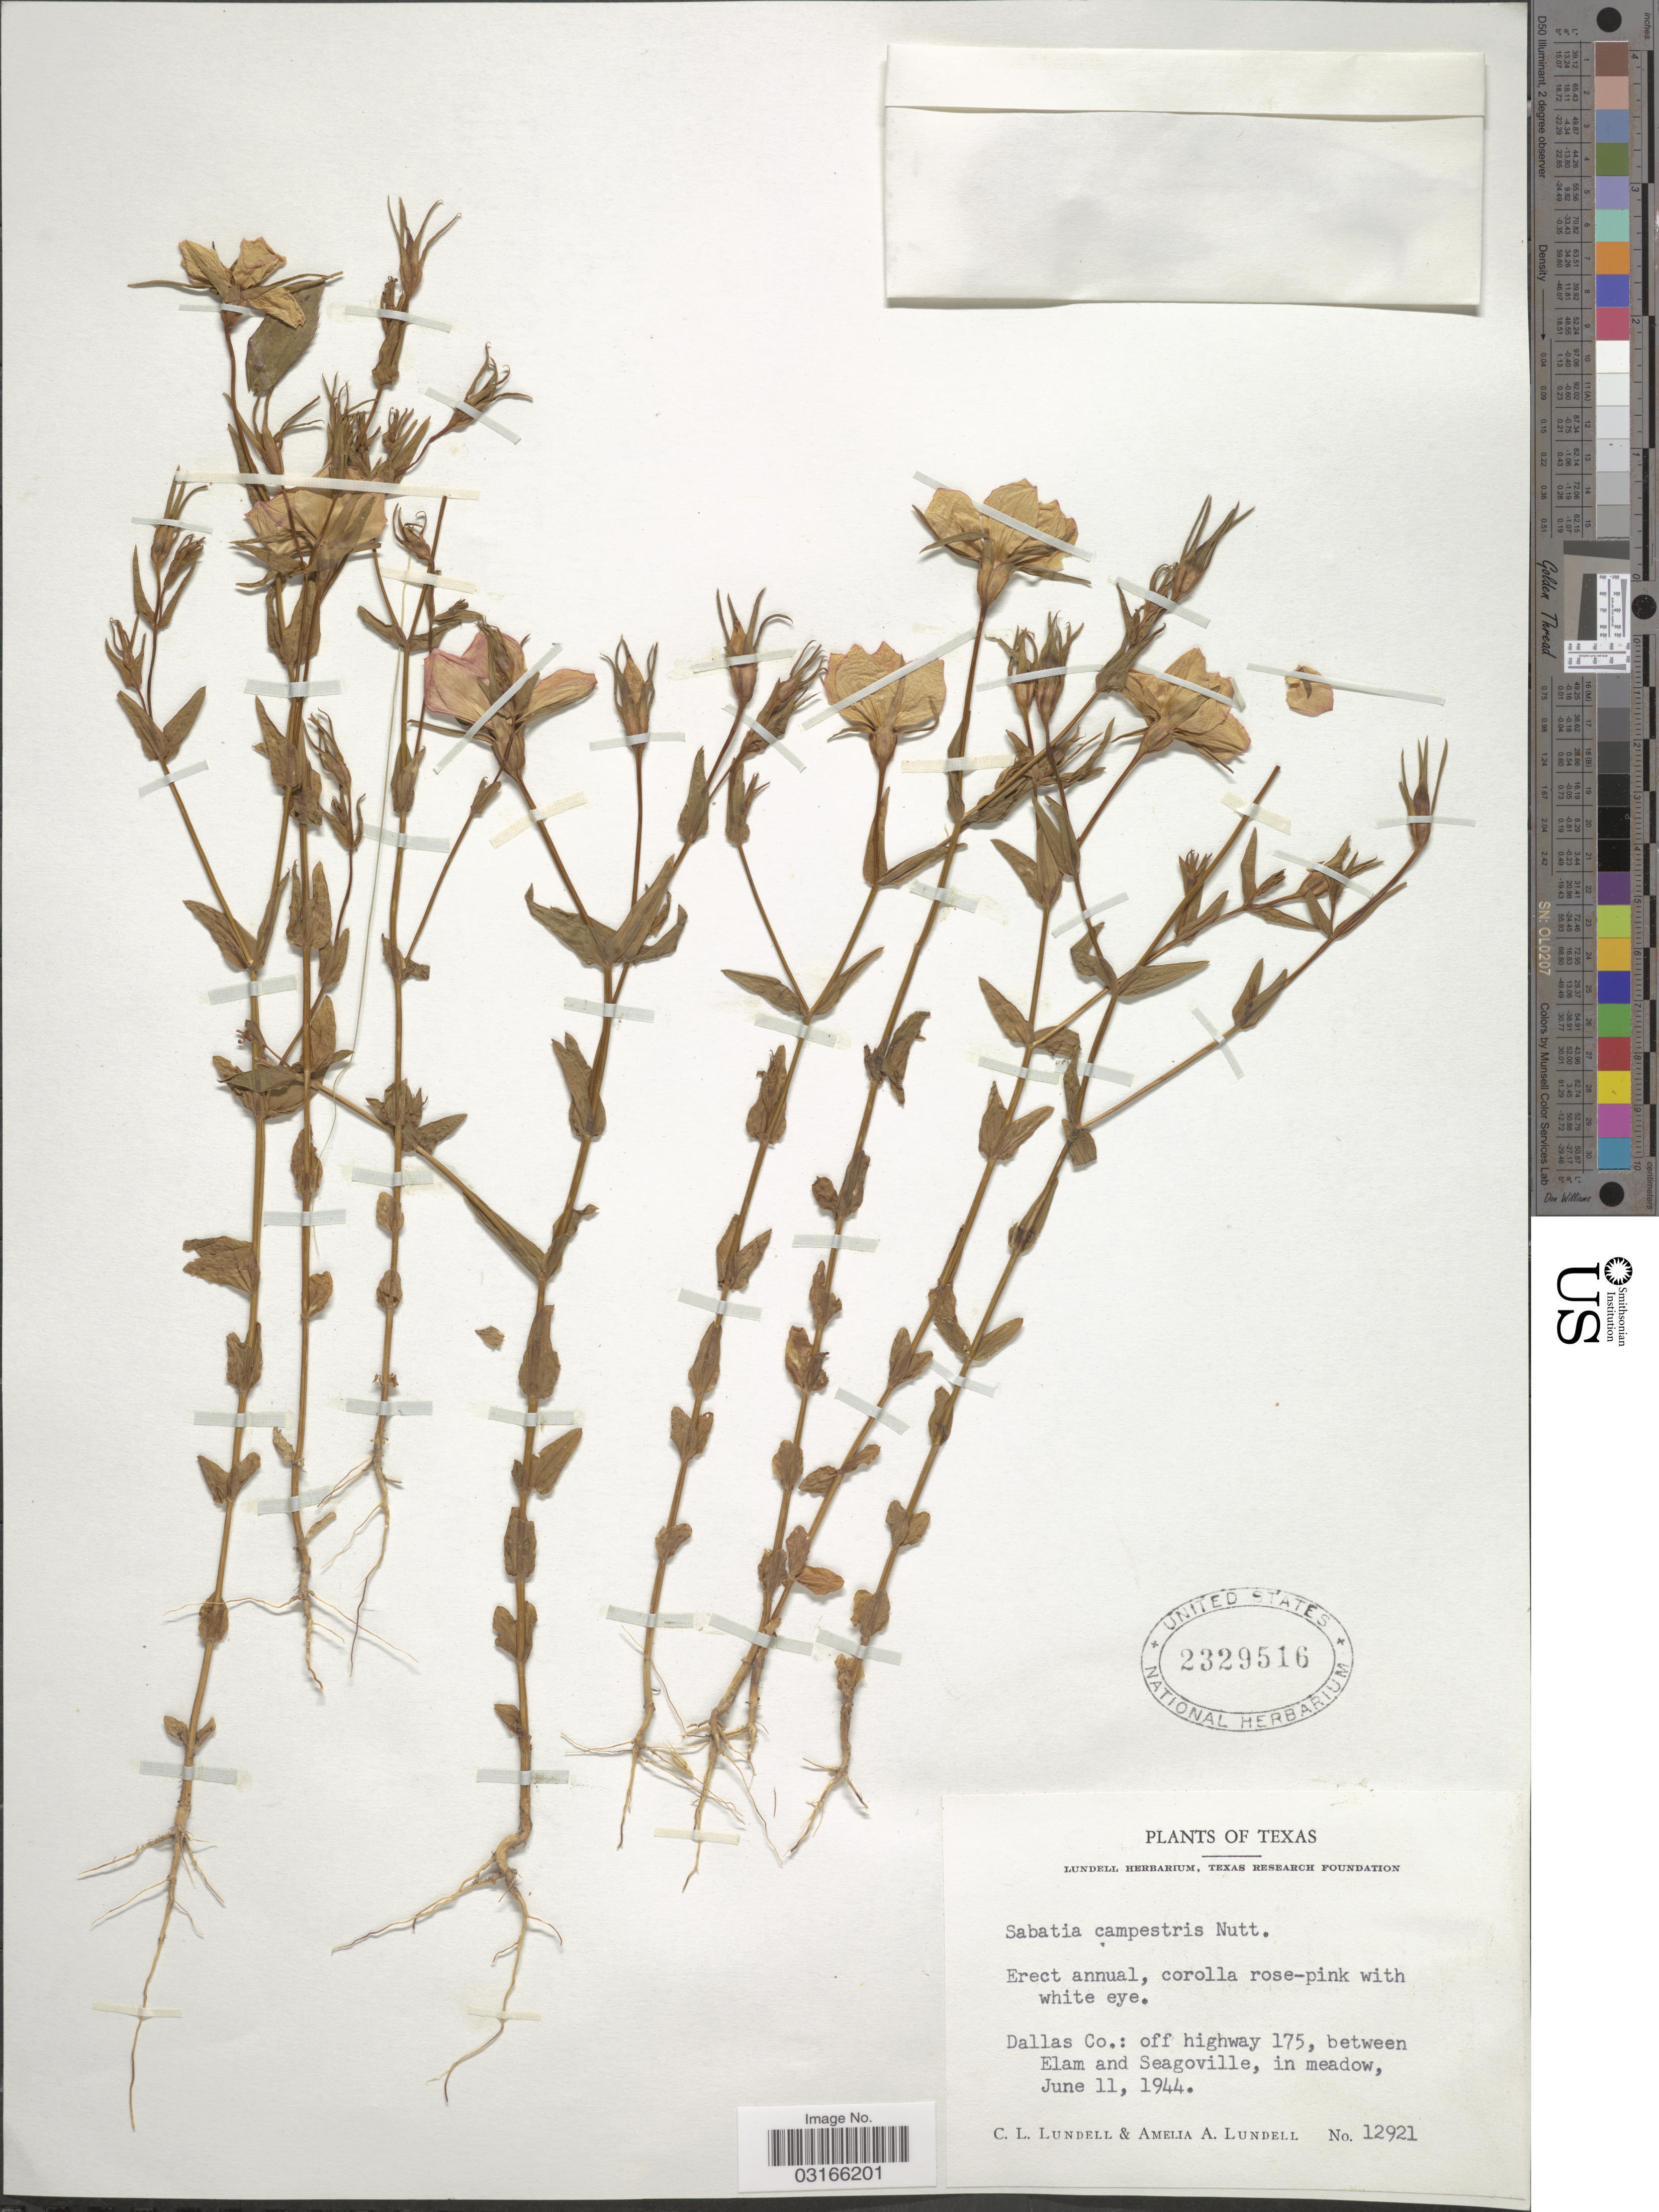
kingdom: Plantae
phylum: Tracheophyta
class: Magnoliopsida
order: Gentianales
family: Gentianaceae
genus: Sabatia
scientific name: Sabatia campestris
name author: Nutt.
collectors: C. L. Lundell & A. A. Lundell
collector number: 12921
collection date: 1944-06-11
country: United States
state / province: Texas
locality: Dallas Co.: off highway 175, between Elam and Seagoville, in meadow.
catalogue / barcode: US 2329516